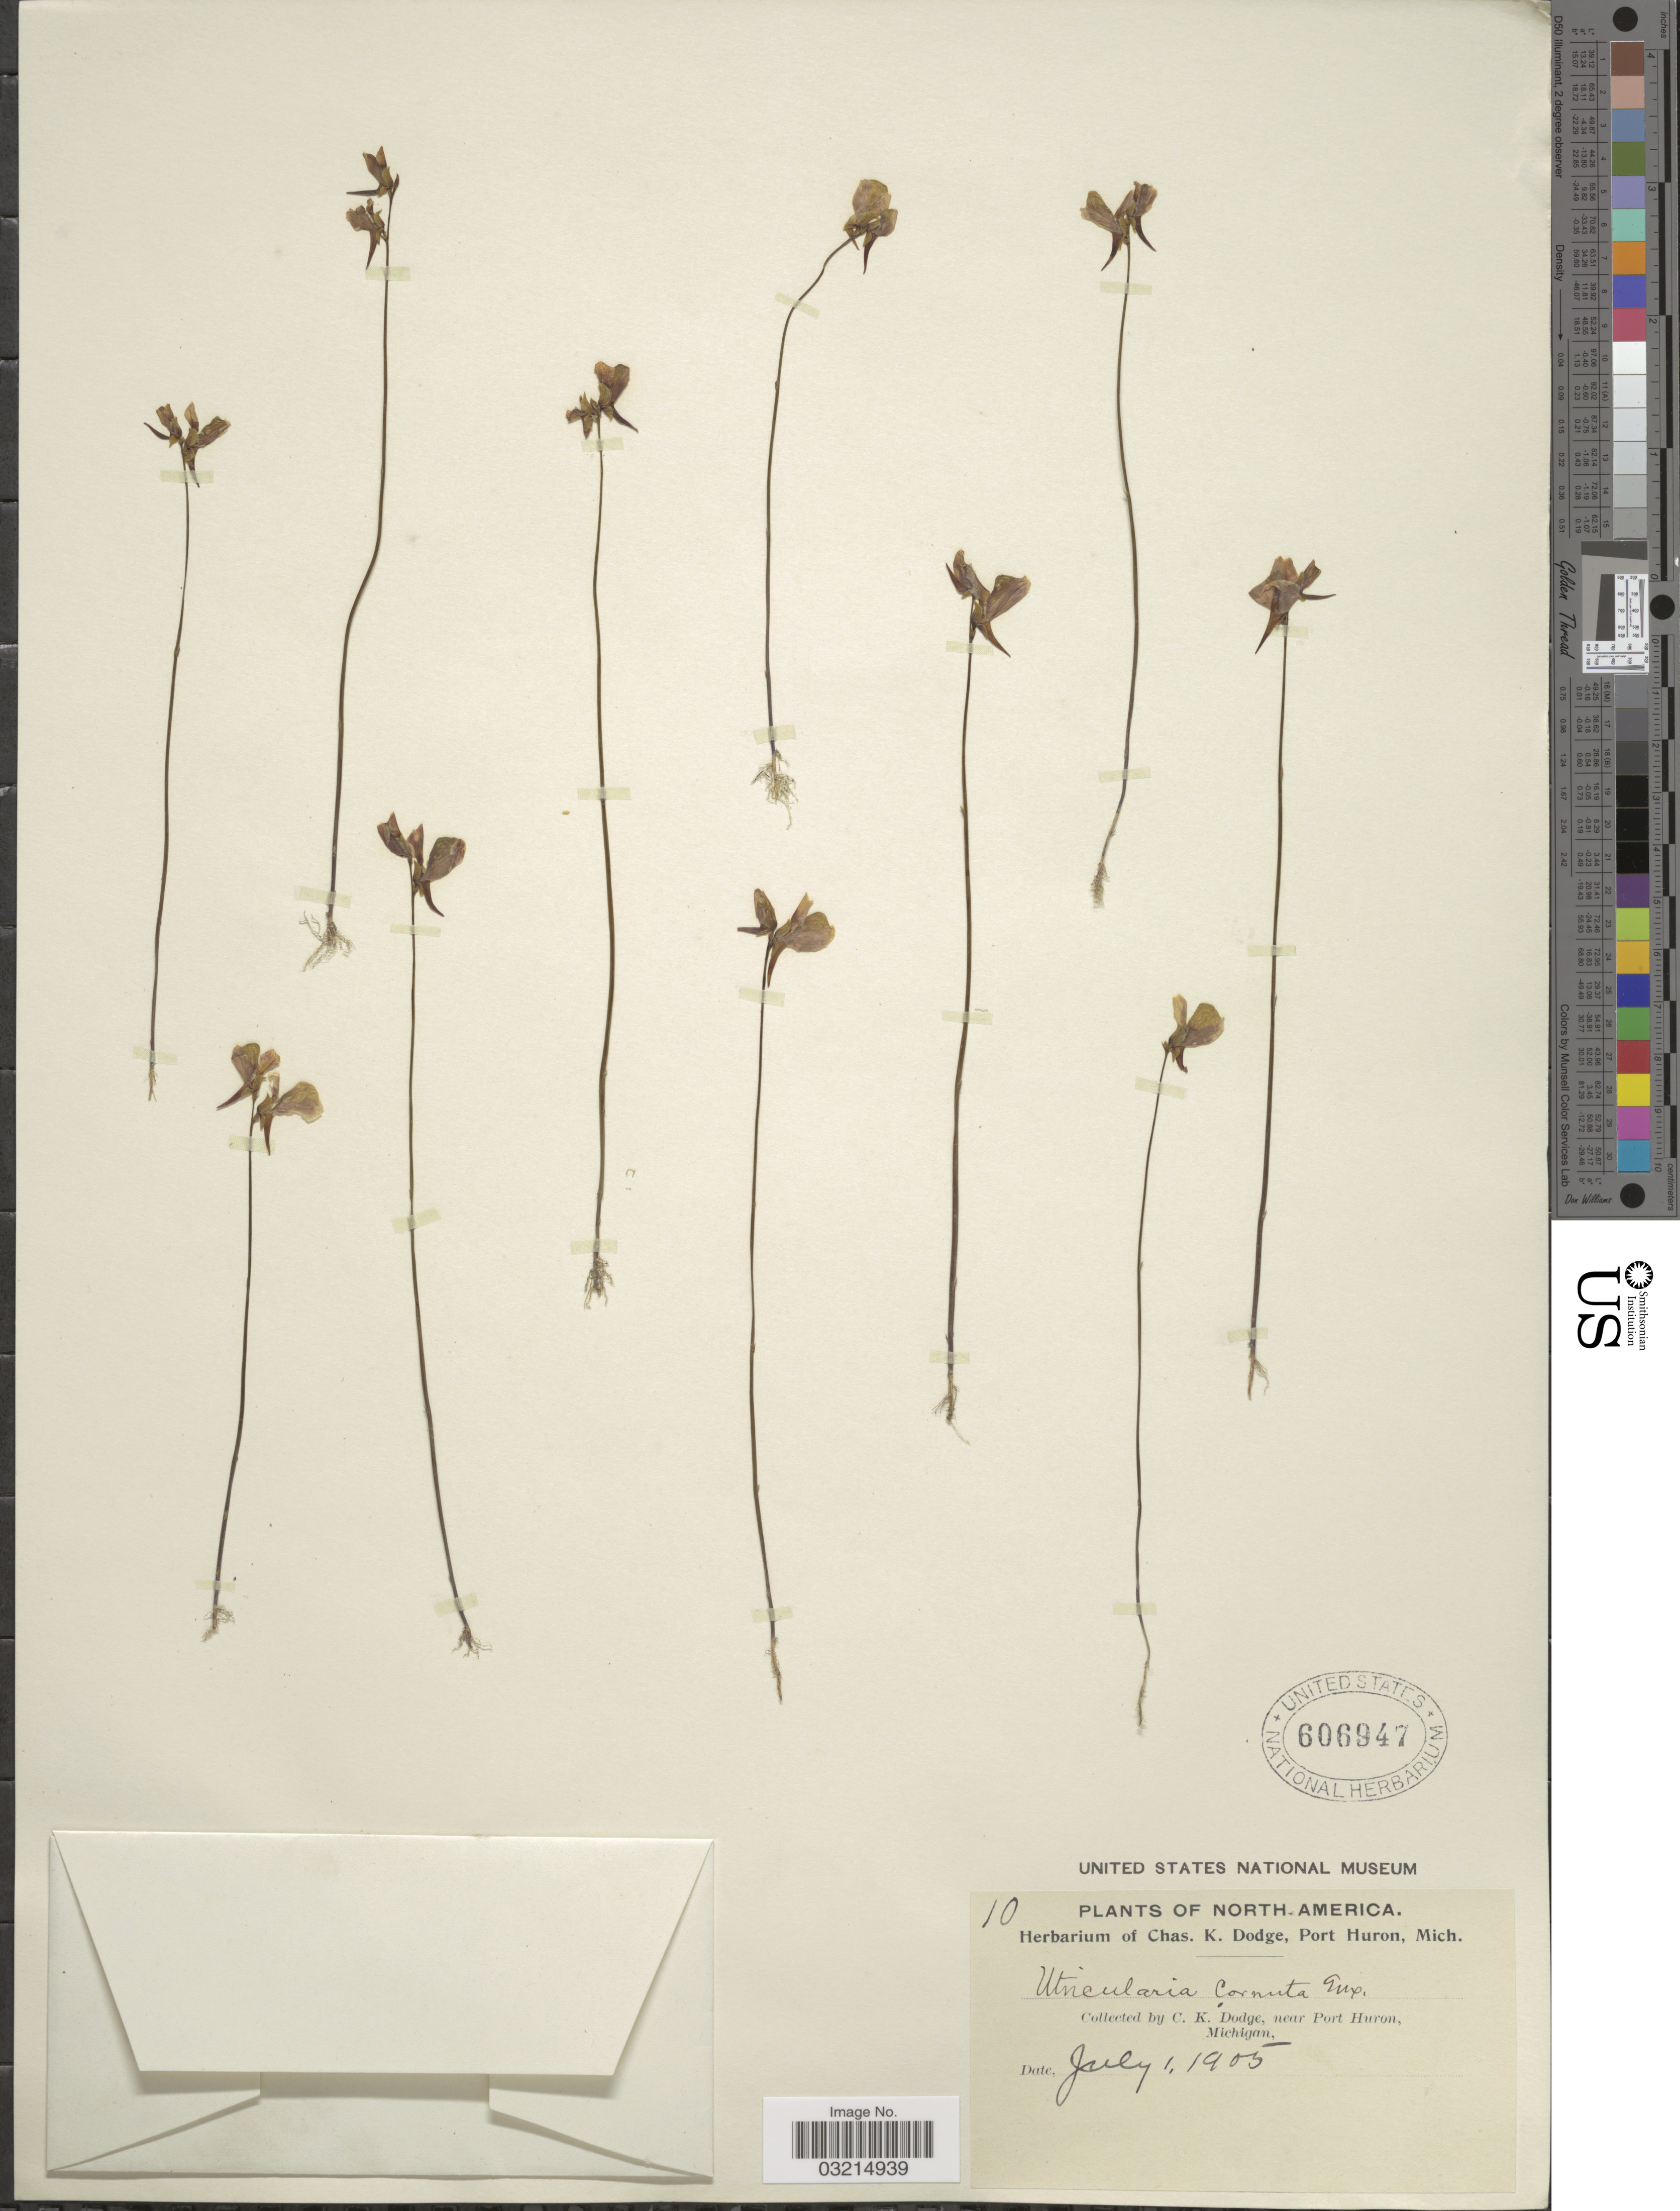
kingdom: Plantae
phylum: Tracheophyta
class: Magnoliopsida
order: Lamiales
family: Lentibulariaceae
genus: Utricularia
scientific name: Utricularia cornuta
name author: Michx.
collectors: C. K. Dodge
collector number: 10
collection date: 1905-07-01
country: United States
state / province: Michigan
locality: Near Port Huron.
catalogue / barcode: US 606947